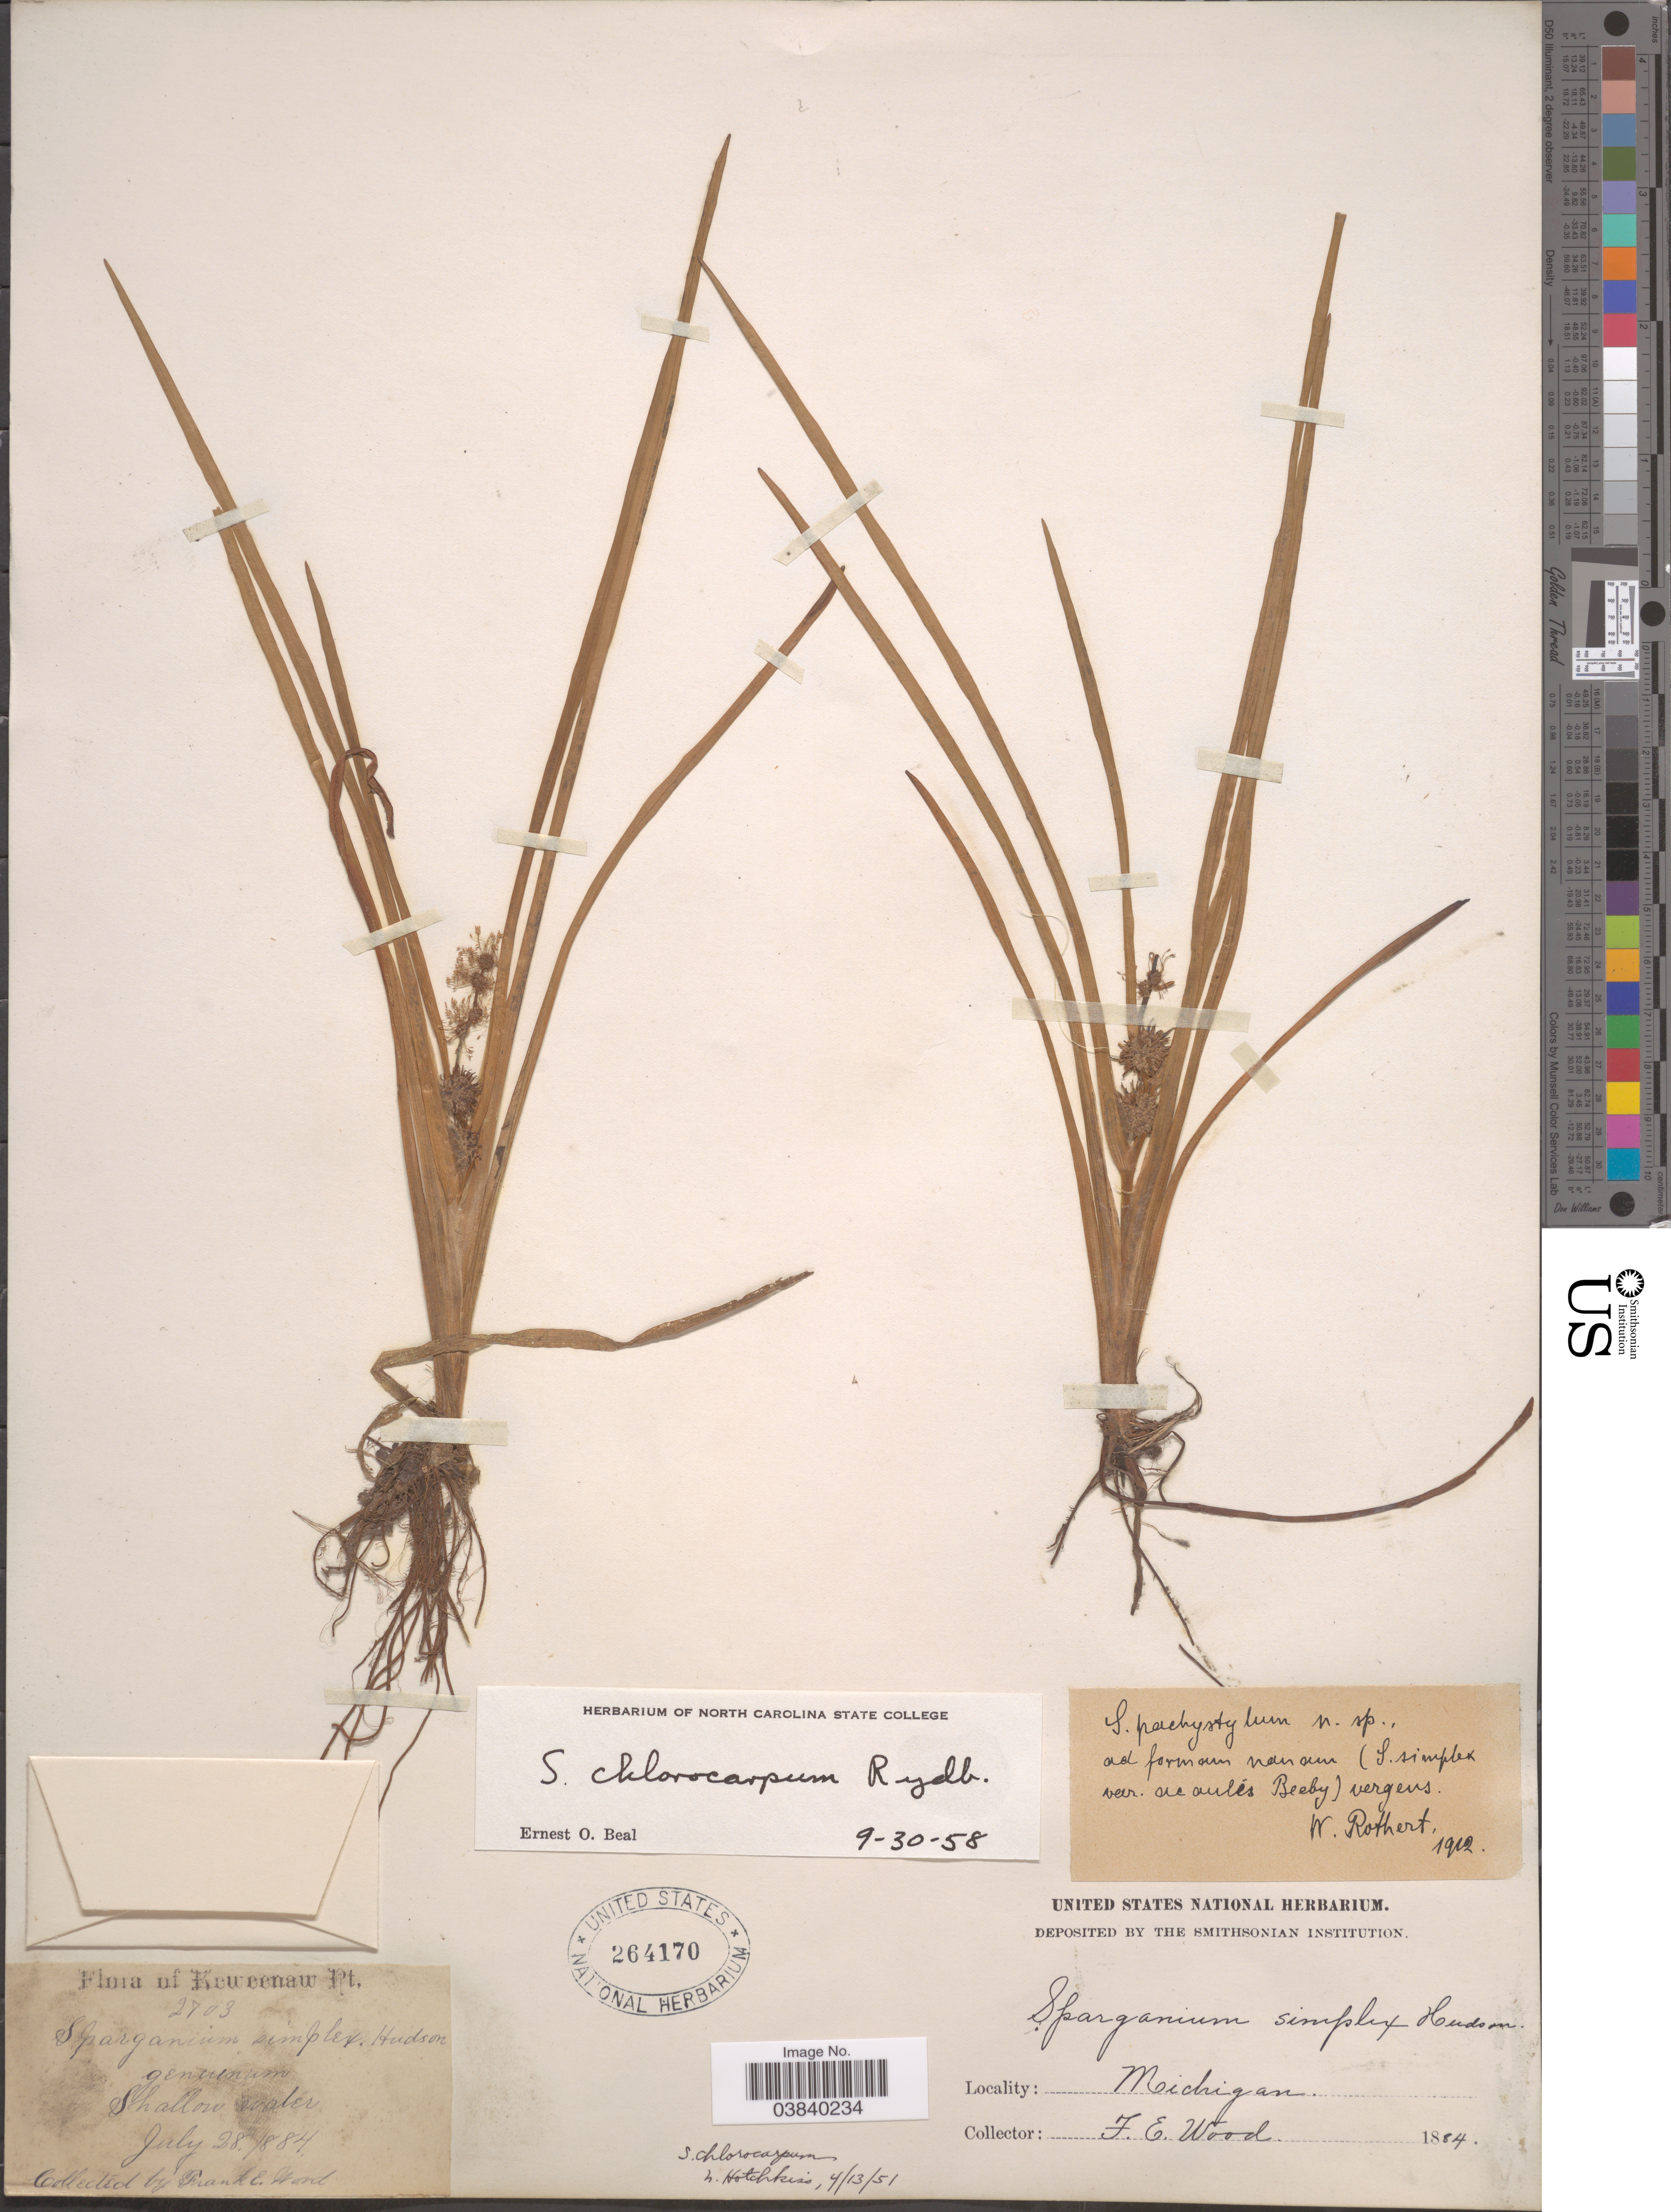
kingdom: Plantae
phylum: Tracheophyta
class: Liliopsida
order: Poales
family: Typhaceae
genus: Sparganium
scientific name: Sparganium chlorocarpum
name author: Rydb.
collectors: F. Wood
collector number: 2703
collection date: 1884-07-28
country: United States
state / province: Michigan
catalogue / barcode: US 264170